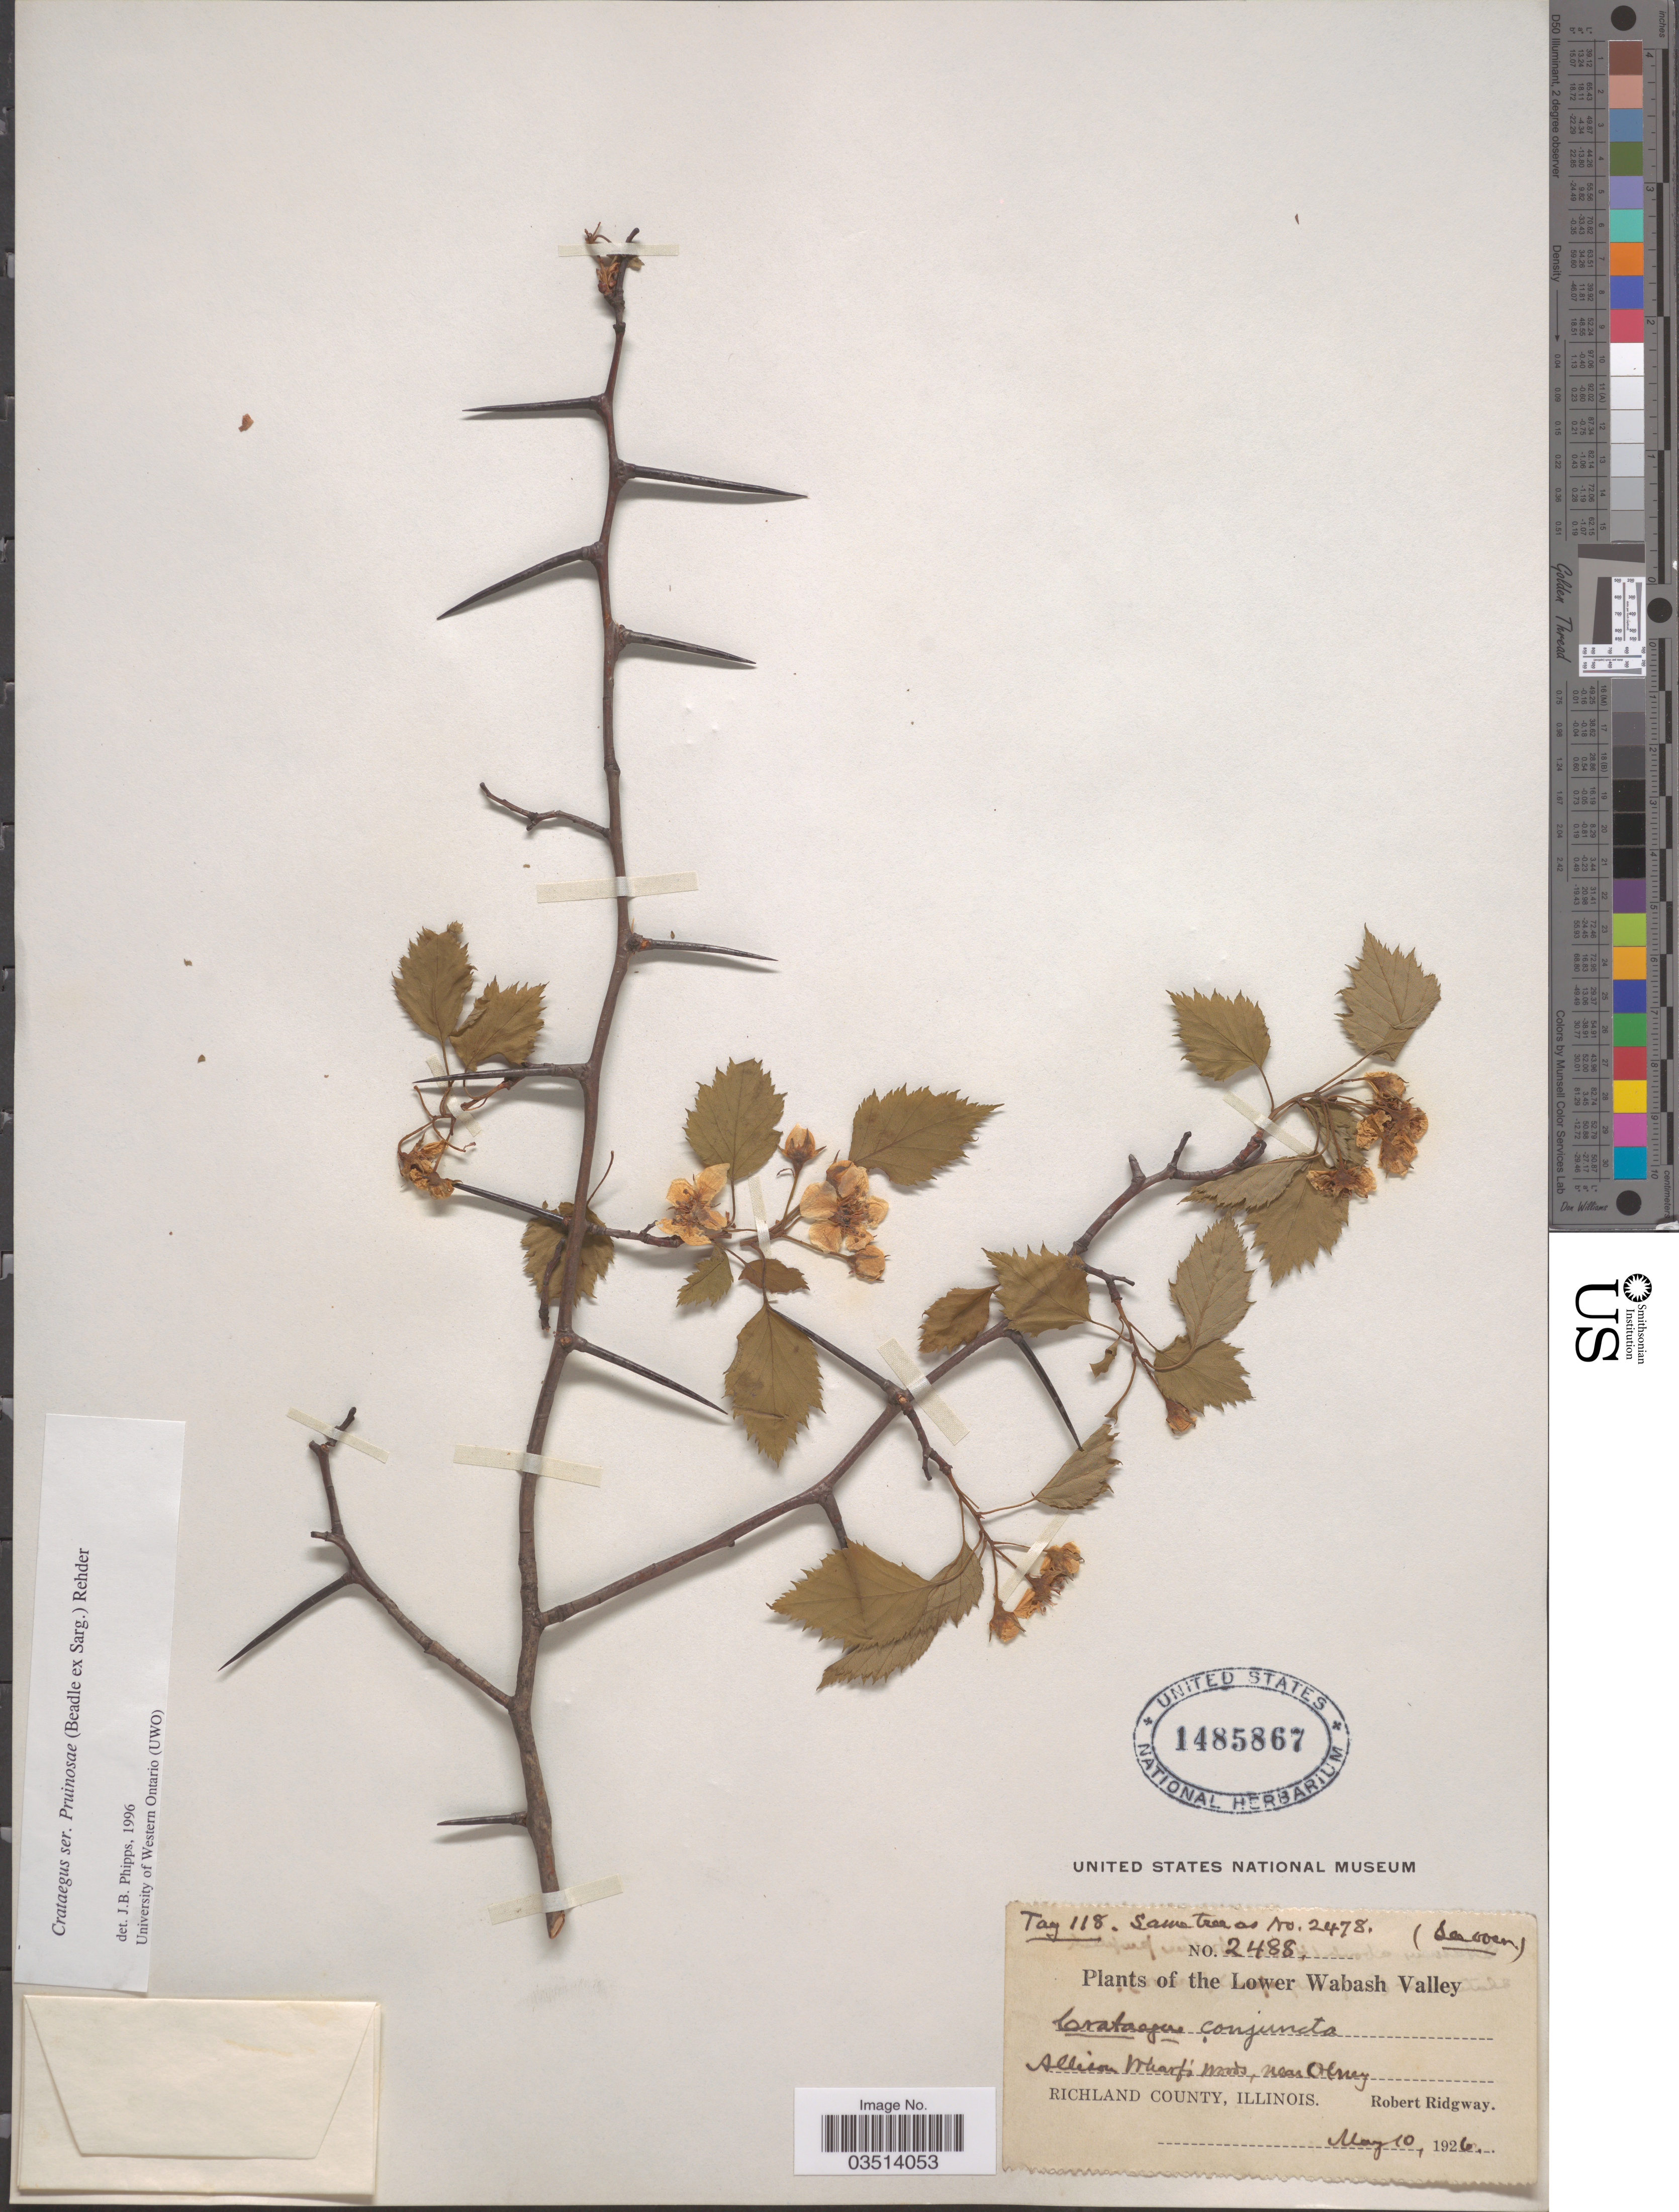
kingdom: Plantae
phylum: Tracheophyta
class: Magnoliopsida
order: Rosales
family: Rosaceae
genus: Crataegus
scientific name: Crataegus conjuncta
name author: Sarg.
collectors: R. Ridgway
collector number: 2488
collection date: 1926-05-10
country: United States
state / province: Illinois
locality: The Lower Wabash Valley. Allison Wharf's Woods, near Olney. Richland County.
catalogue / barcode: US 1485867